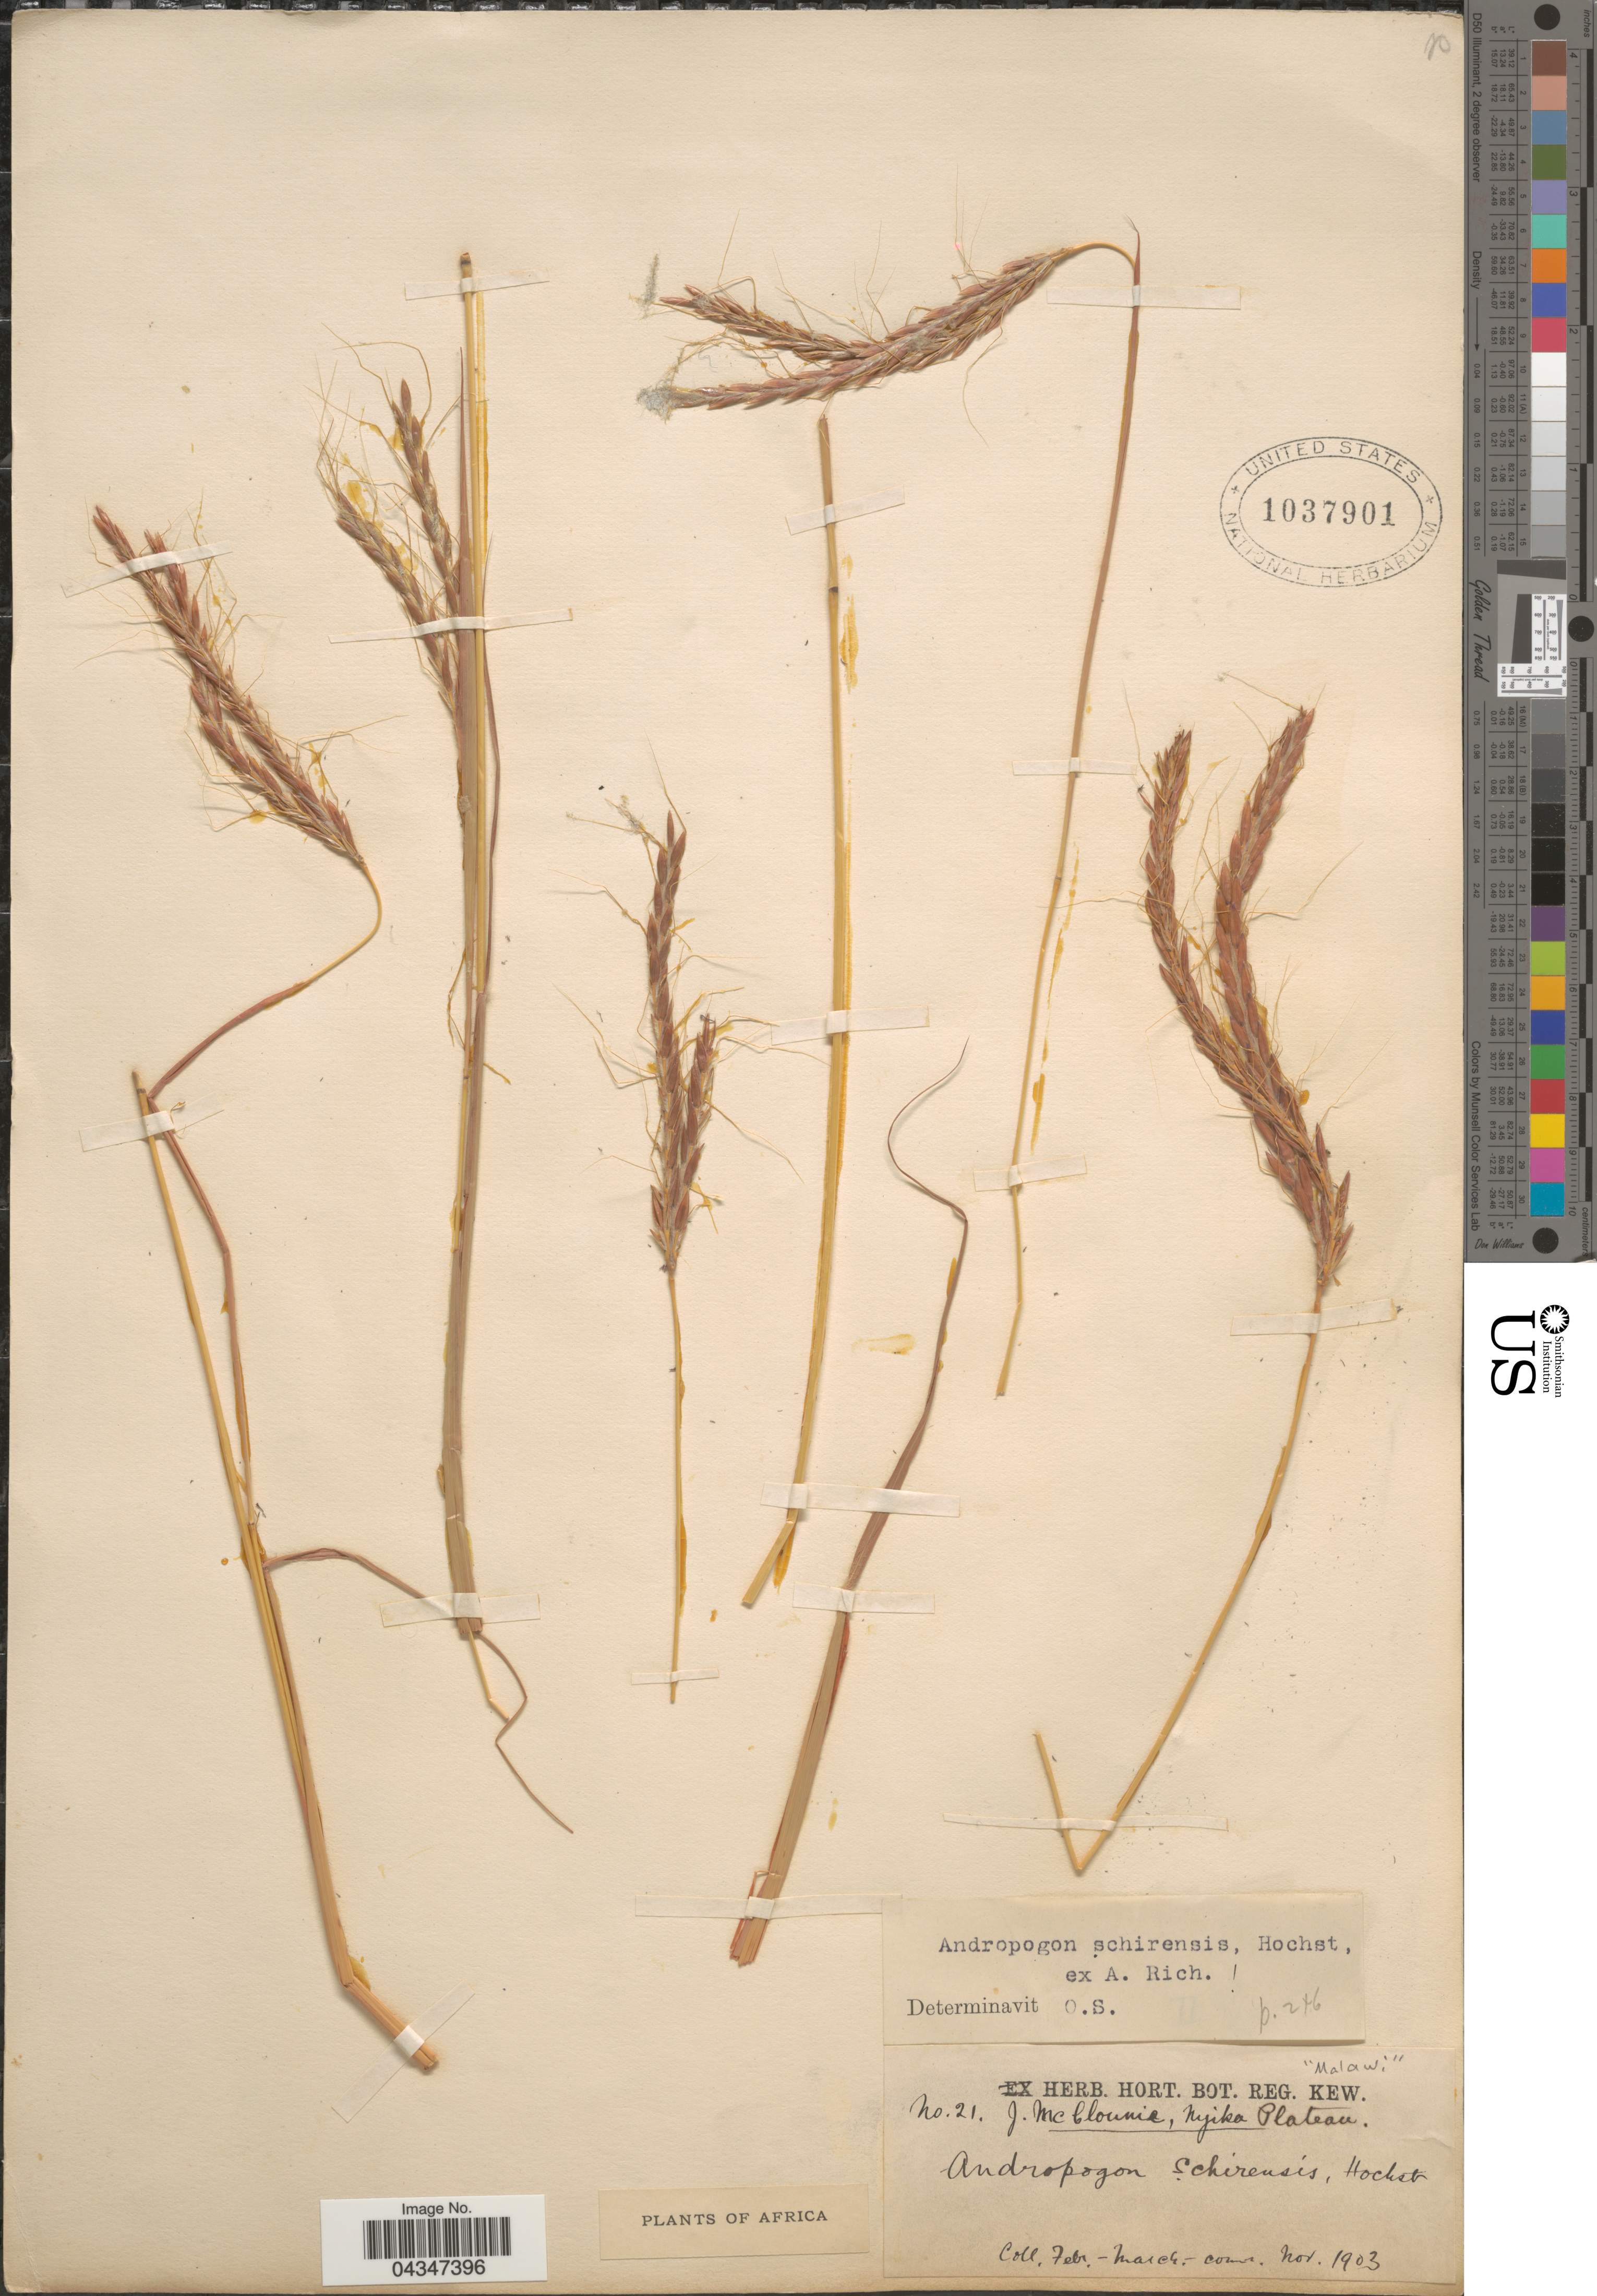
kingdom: Plantae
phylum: Tracheophyta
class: Liliopsida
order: Poales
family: Poaceae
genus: Andropogon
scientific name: Andropogon schirensis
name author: Hochst. ex A. Rich.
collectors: J. McClounie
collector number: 21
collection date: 1903-02/1903-11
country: Malawi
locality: Nyika Plateau.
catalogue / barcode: US 1037901